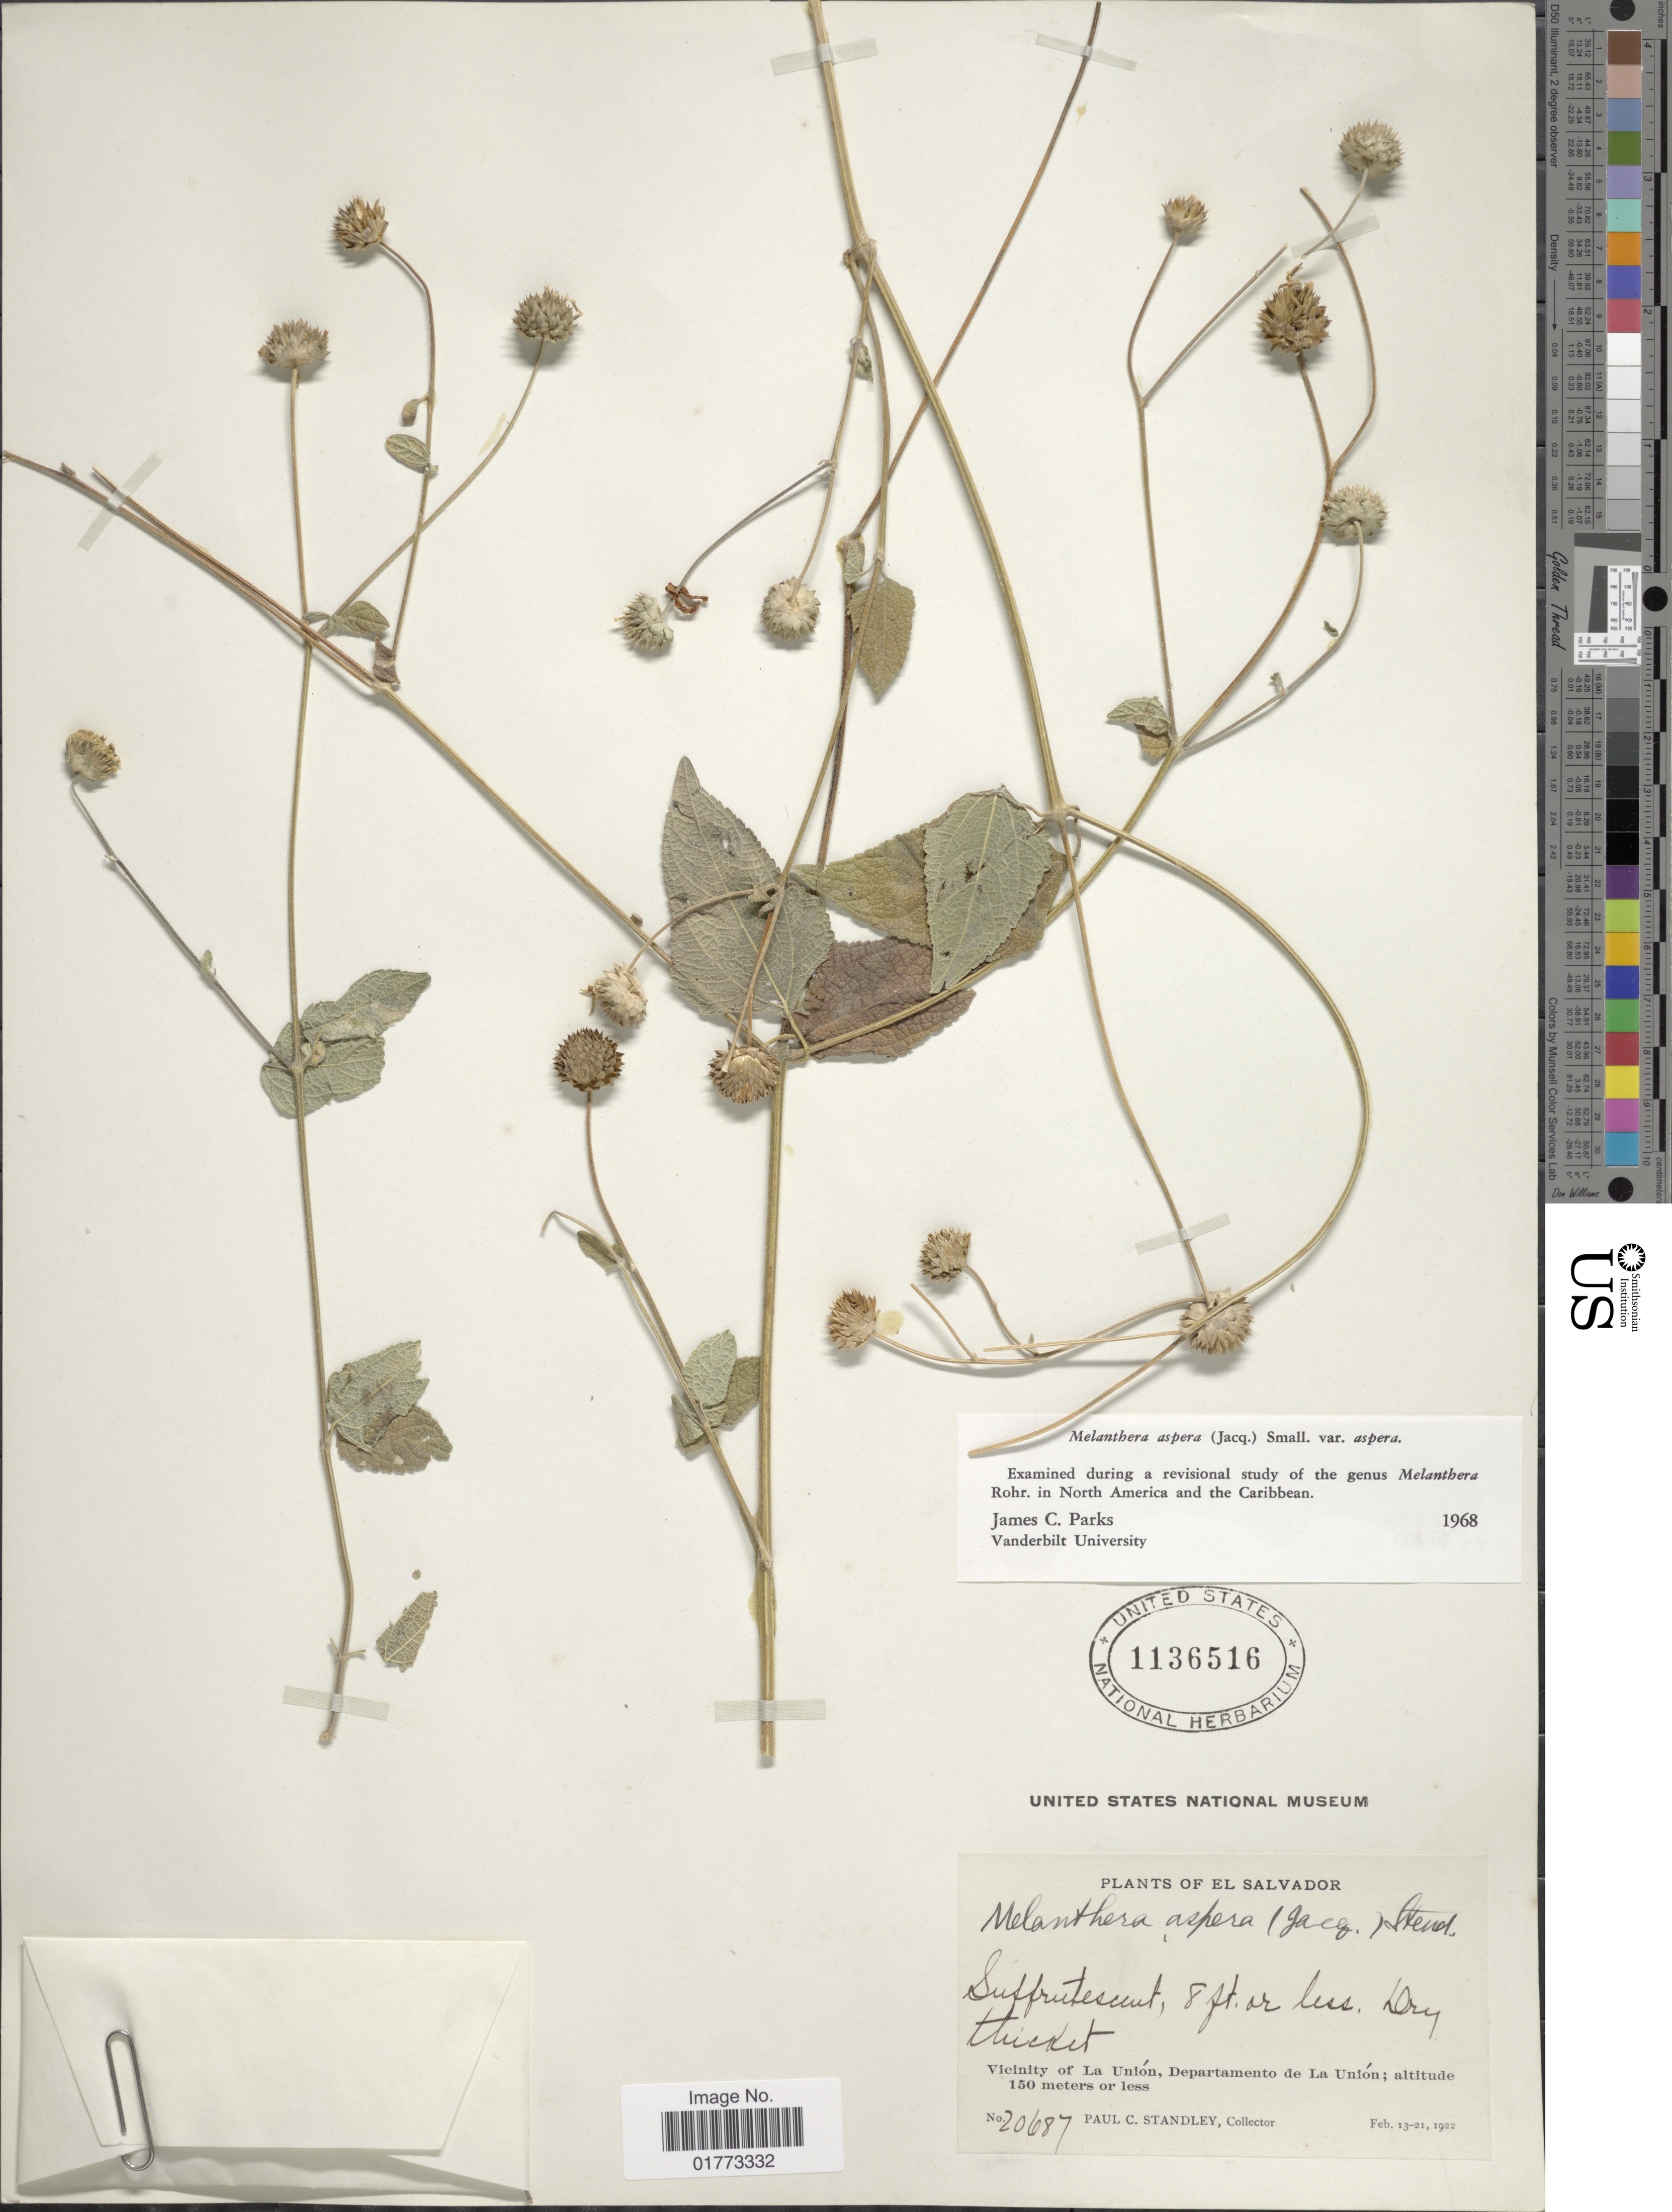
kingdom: Plantae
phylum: Tracheophyta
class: Magnoliopsida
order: Asterales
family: Asteraceae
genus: Melanthera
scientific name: Melanthera nivea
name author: (L.) Small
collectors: P. C. Standley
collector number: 20687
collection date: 1922-02-13/1922-02-21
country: El Salvador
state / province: La Union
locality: Vicinity of La Unión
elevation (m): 150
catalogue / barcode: US 1136516